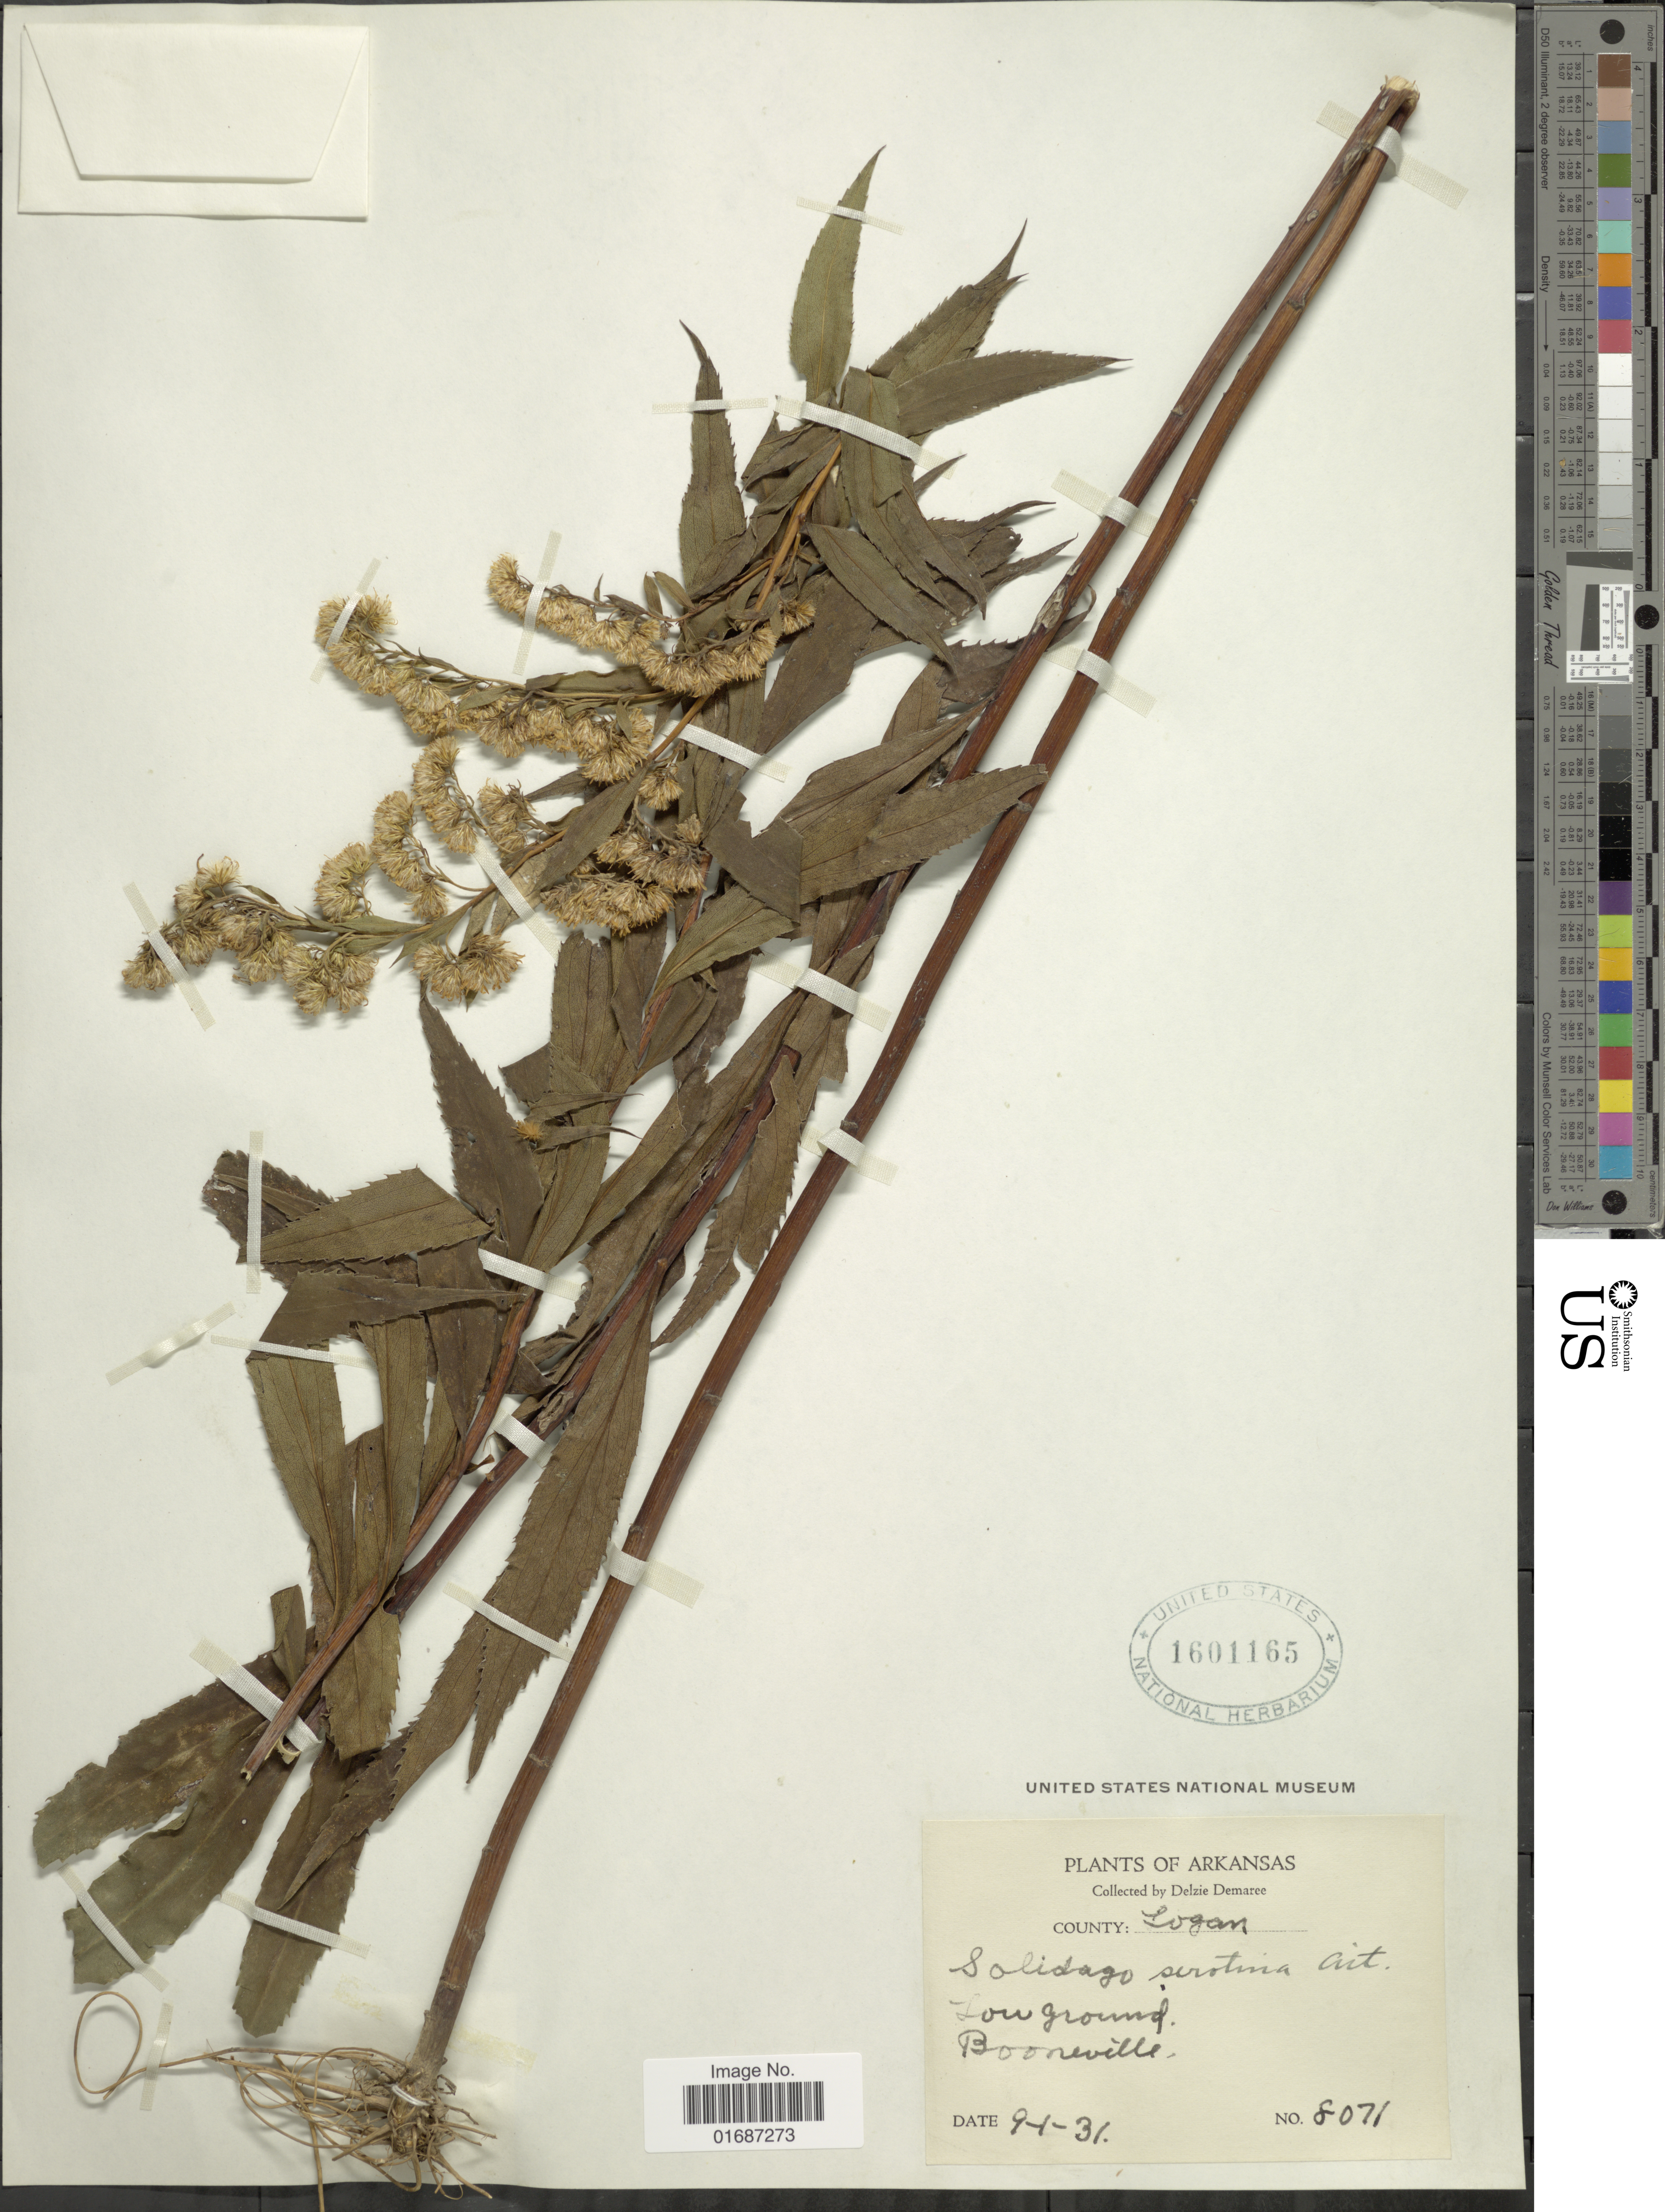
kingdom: Plantae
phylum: Tracheophyta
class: Magnoliopsida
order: Asterales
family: Asteraceae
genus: Solidago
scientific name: Solidago gigantea var. leiophylla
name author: Fernald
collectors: D. Demaree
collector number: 8071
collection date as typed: Transcribed d/m/y: 1/9/31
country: United States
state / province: Arkansas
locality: Booneville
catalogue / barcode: US 1601165